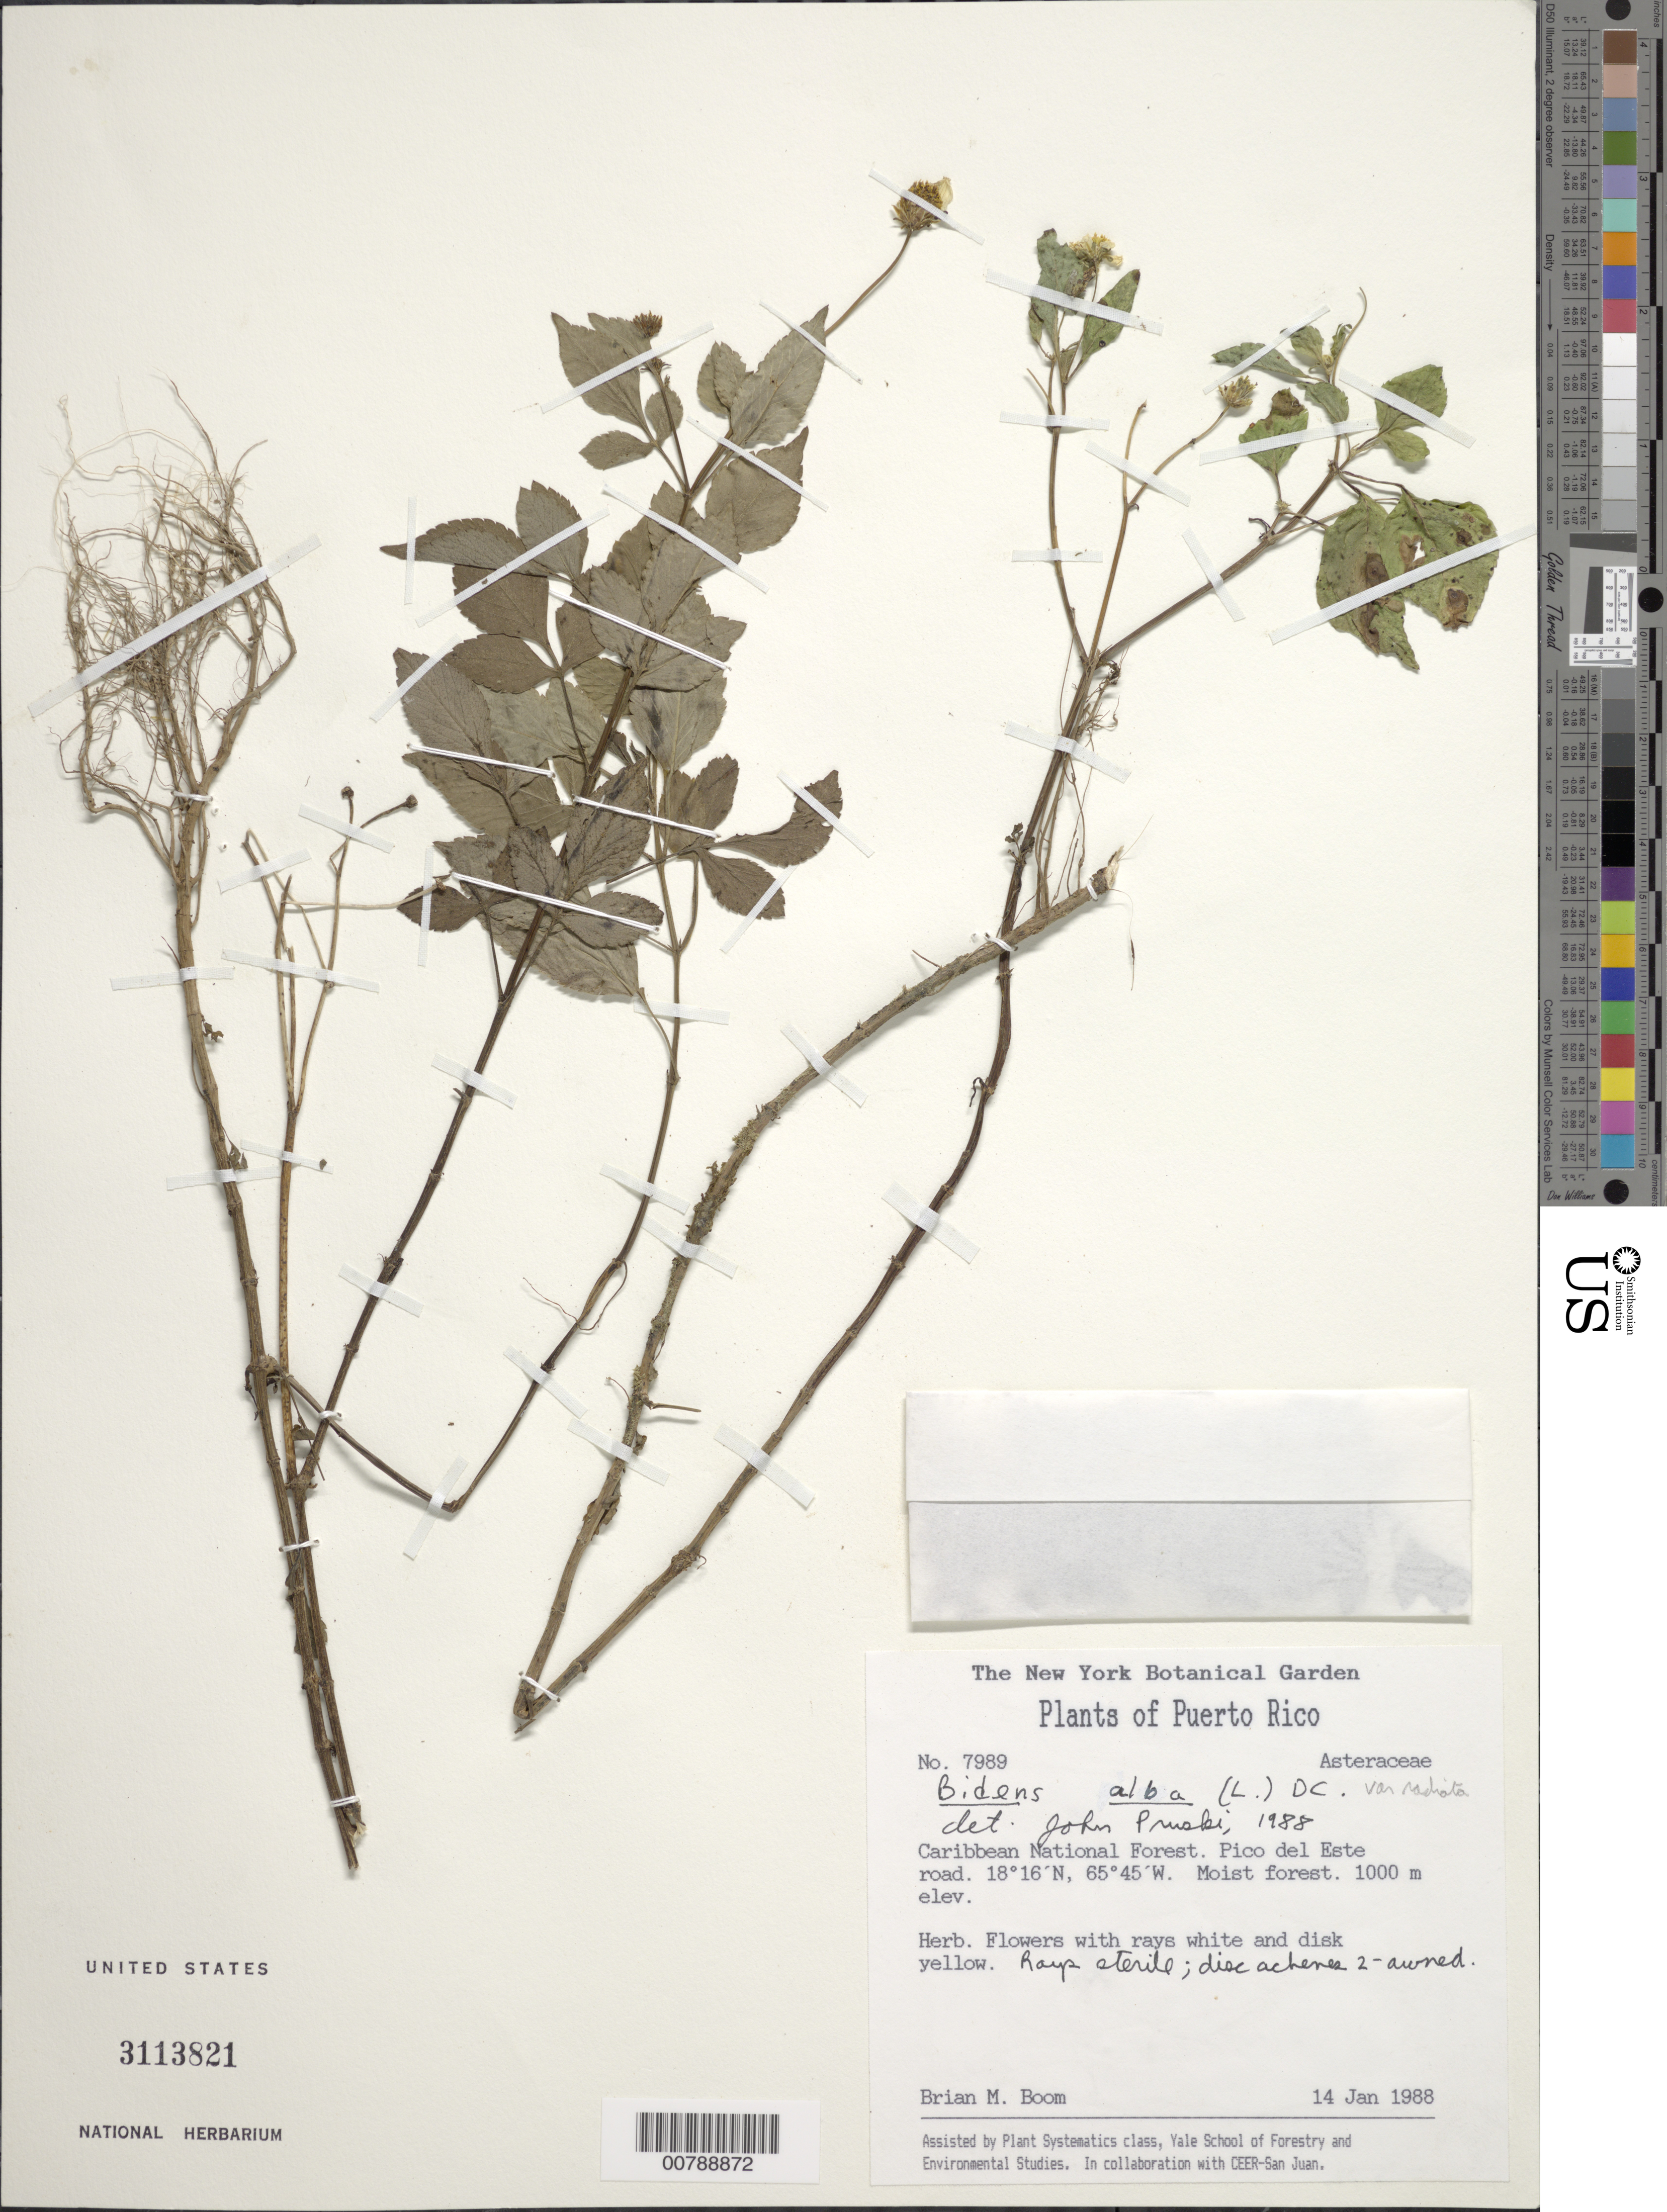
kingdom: Plantae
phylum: Tracheophyta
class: Magnoliopsida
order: Asterales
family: Asteraceae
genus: Bidens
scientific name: Bidens alba var. radiata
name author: (Sch. Bip.) R.E. Ballard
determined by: Pruski, J. F.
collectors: B. M. Boom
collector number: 7989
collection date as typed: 14 Jan 1988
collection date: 1988-01-14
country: Puerto Rico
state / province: Naguabo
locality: Caribbean National Forest: Pico del Este road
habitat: Moist forest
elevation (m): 1000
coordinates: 18.26666667, -65.75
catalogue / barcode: US 3113821